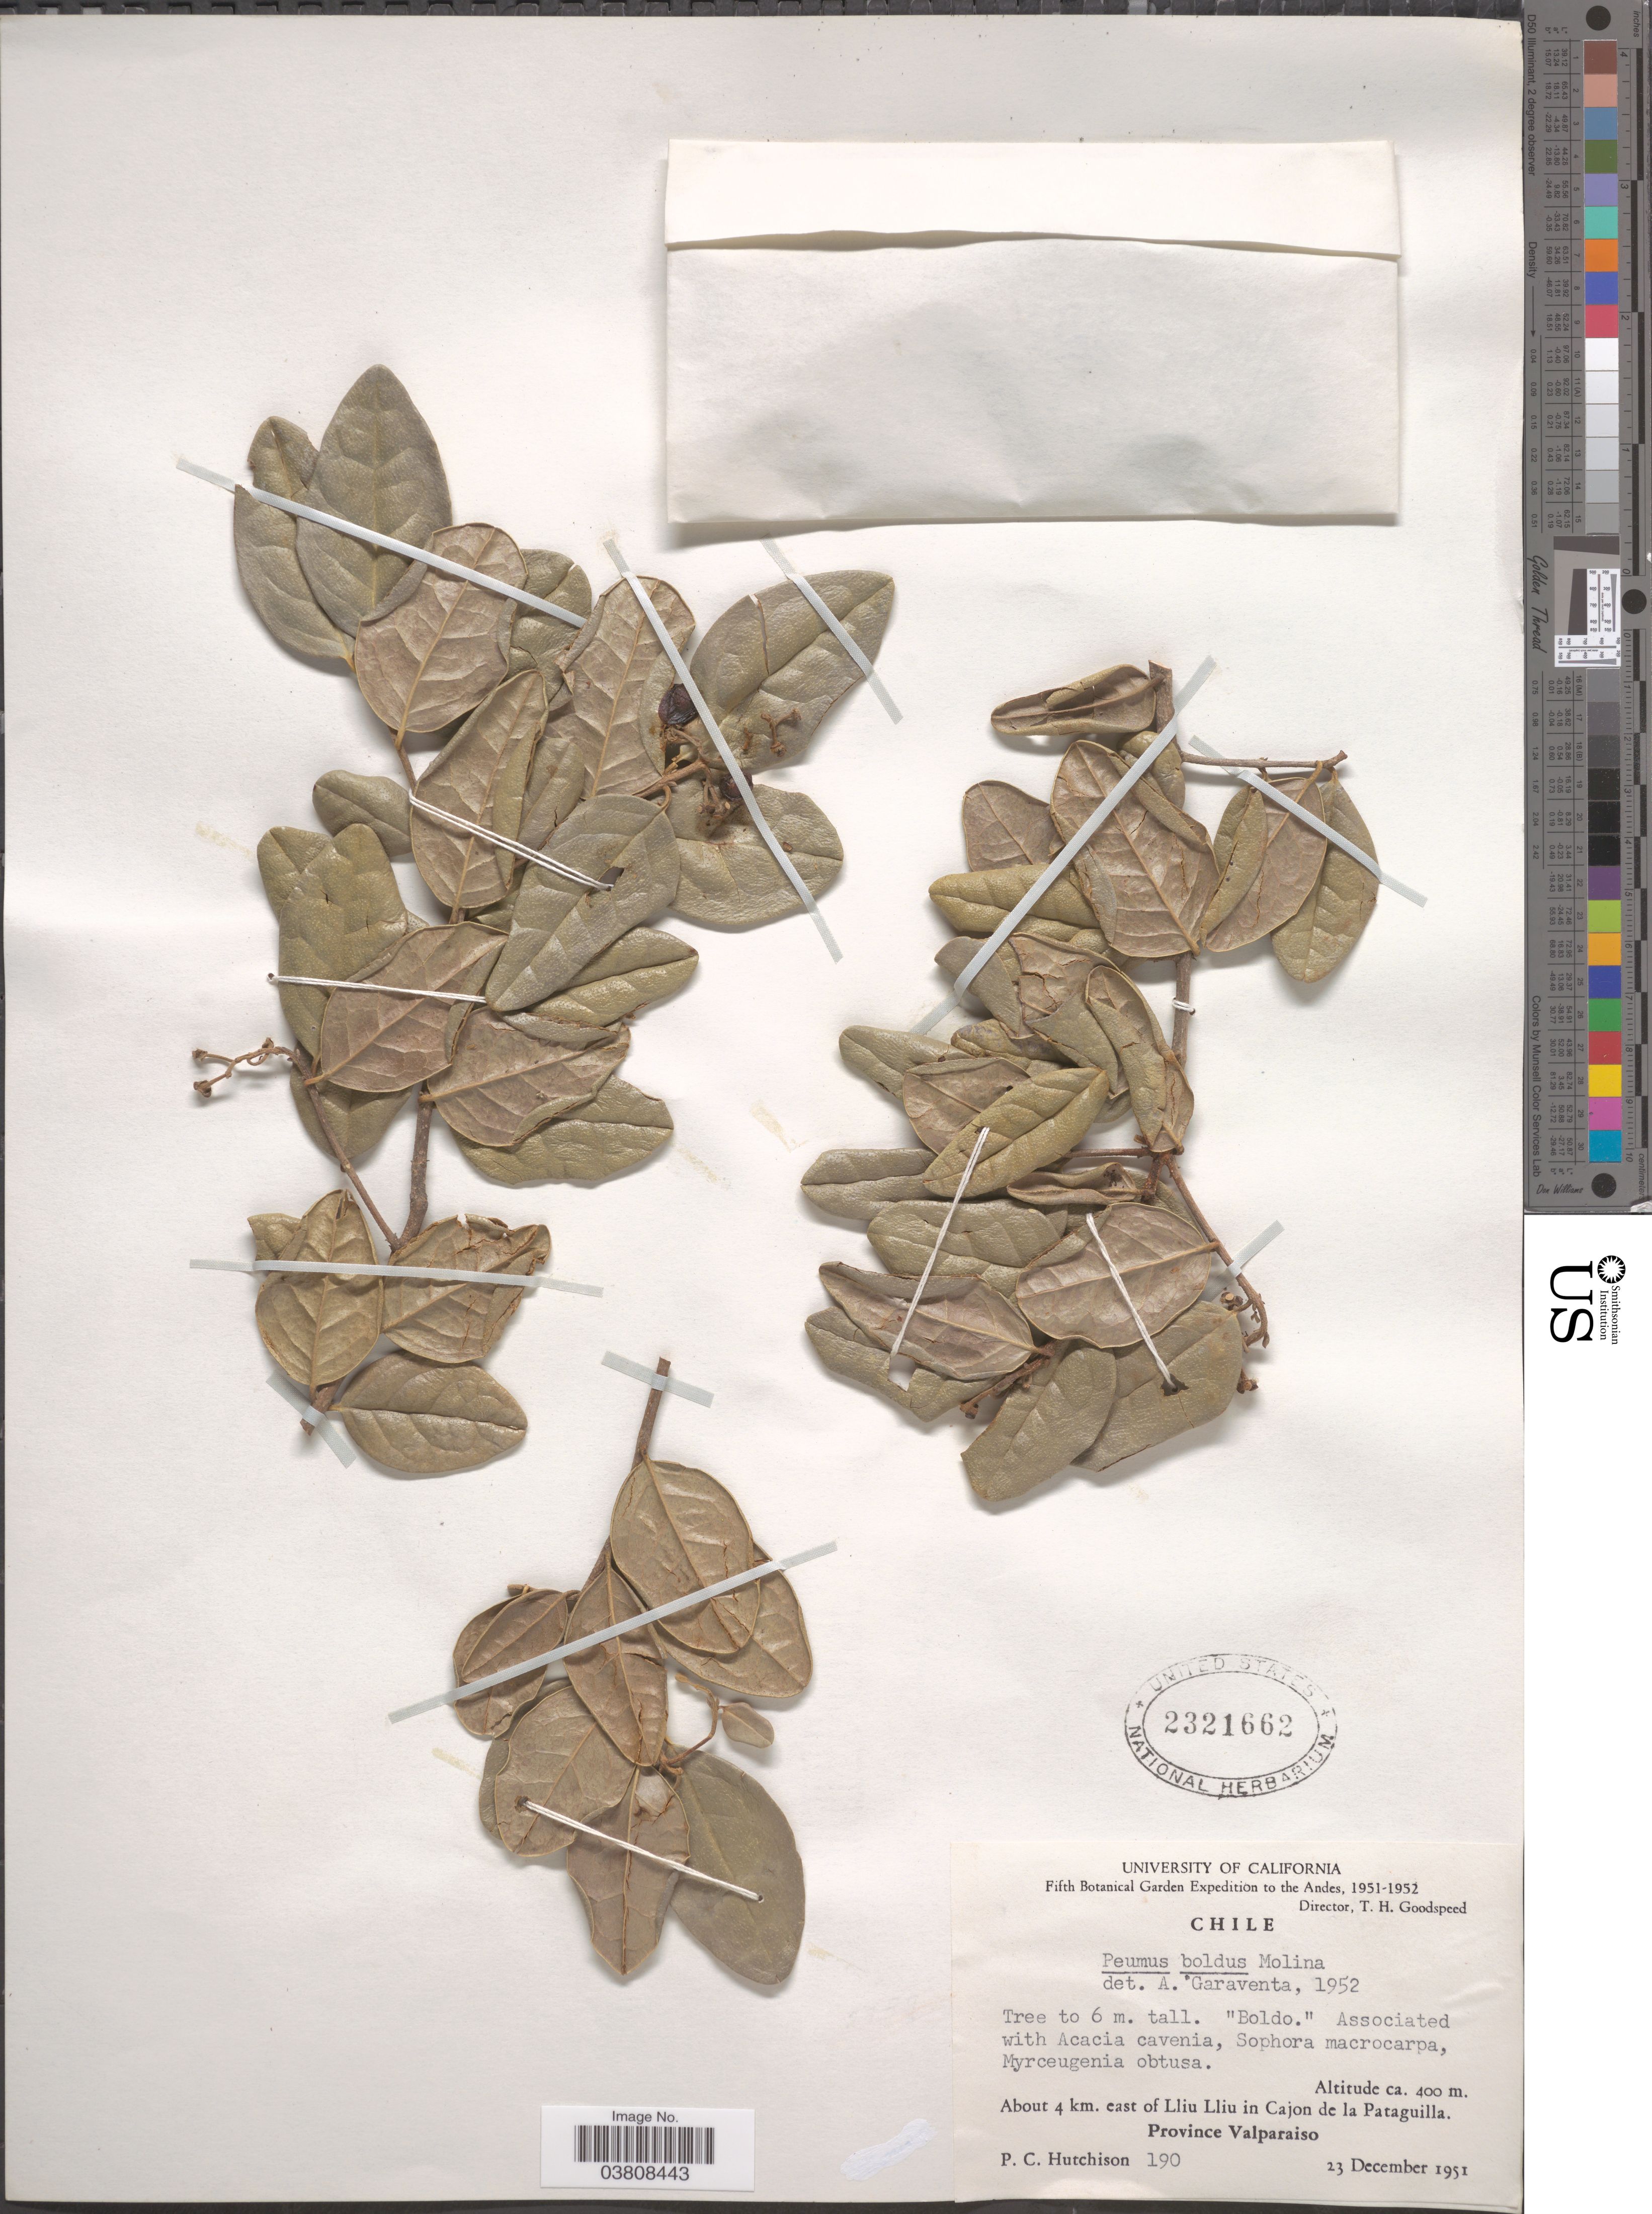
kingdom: Plantae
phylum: Tracheophyta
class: Magnoliopsida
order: Laurales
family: Monimiaceae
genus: Peumus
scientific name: Peumus boldus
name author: Molina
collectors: P. C. Hutchison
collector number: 190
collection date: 1951-12-23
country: Chile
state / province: Valparaíso (V)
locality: The Andes. About 4 km. east of Lliu Lliu in Cajon de la Pataguilla. Province Valparaiso.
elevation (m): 400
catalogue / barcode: US 2321662